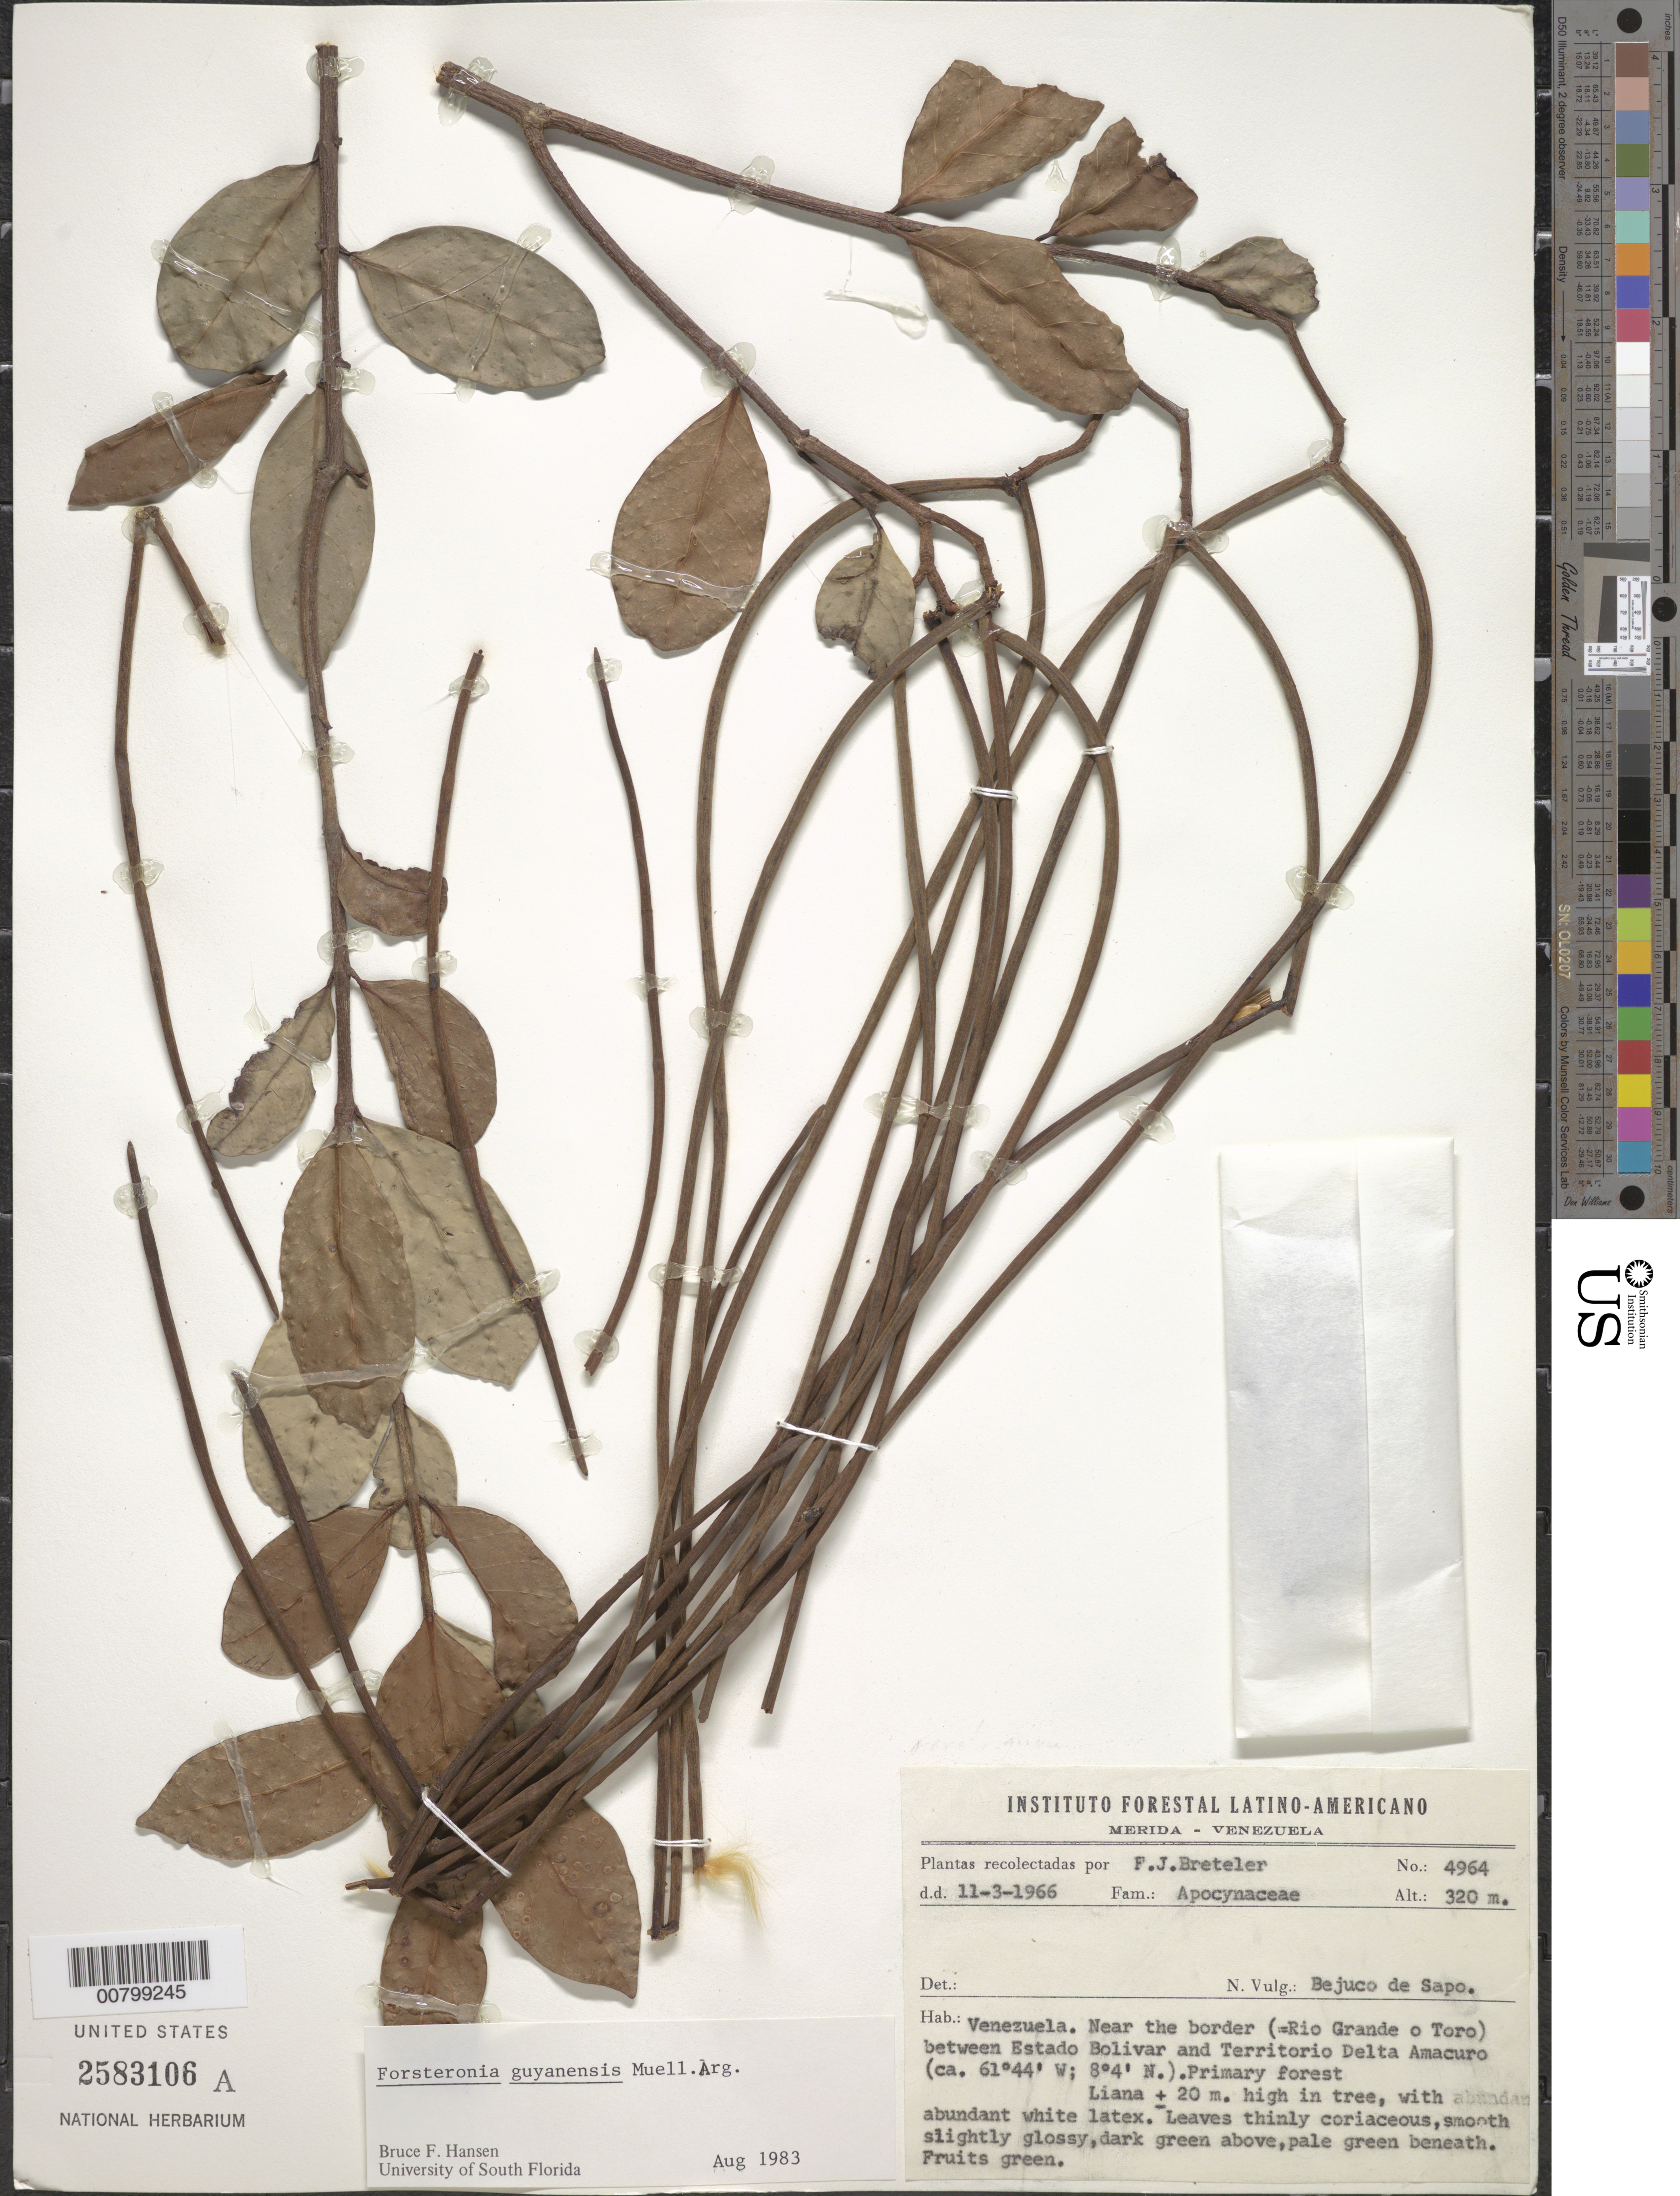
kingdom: Plantae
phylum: Tracheophyta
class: Magnoliopsida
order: Gentianales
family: Apocynaceae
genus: Forsteronia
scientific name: Forsteronia guyanensis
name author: Müll. Arg.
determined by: Hansen, B.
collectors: F. J. Breteler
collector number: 4964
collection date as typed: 11-Mar-66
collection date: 1966-03-11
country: Venezuela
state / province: Bolívar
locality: Río Grande o Toro, near border between Estado Bolívar and Territorío Delta Amacuro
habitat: Primary forest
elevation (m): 320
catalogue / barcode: US 2583106A